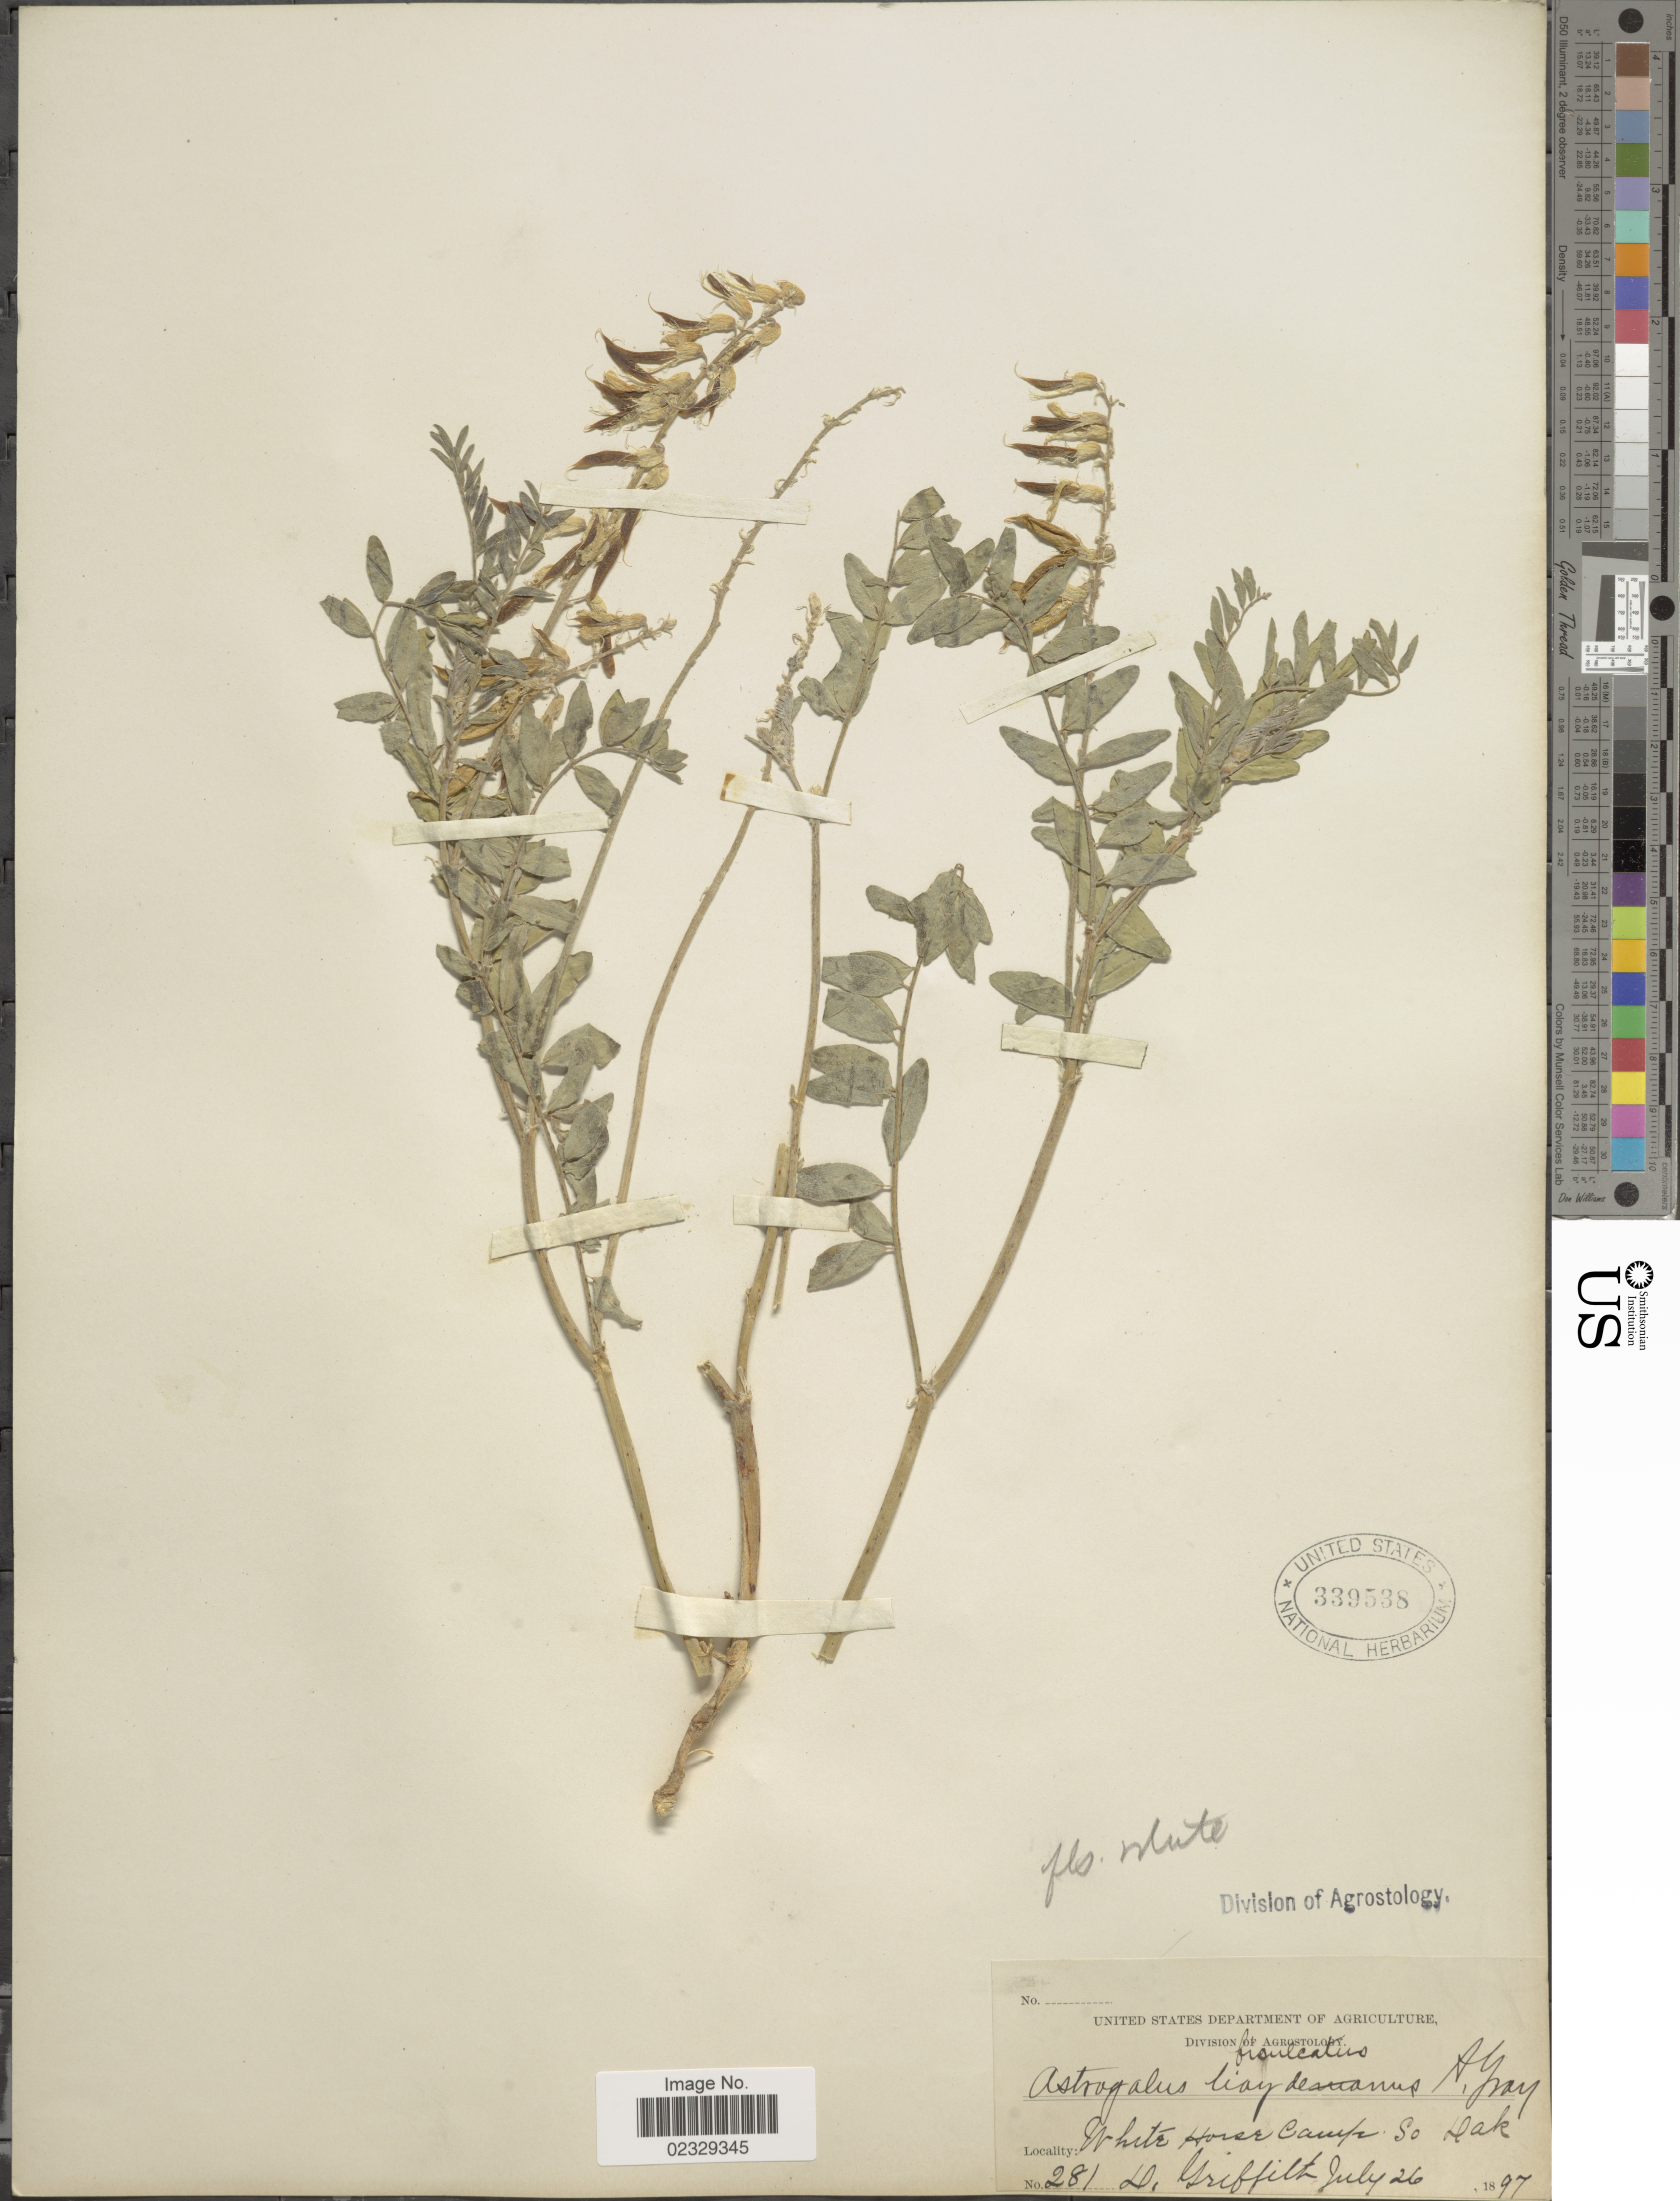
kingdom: Plantae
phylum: Tracheophyta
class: Magnoliopsida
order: Fabales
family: Fabaceae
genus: Astragalus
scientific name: Astragalus bisulcatus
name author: (Hook.) A. Gray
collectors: D. Griffith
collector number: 281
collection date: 1897-07-26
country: United States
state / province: South Dakota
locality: White Horse Camp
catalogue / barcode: US 339538